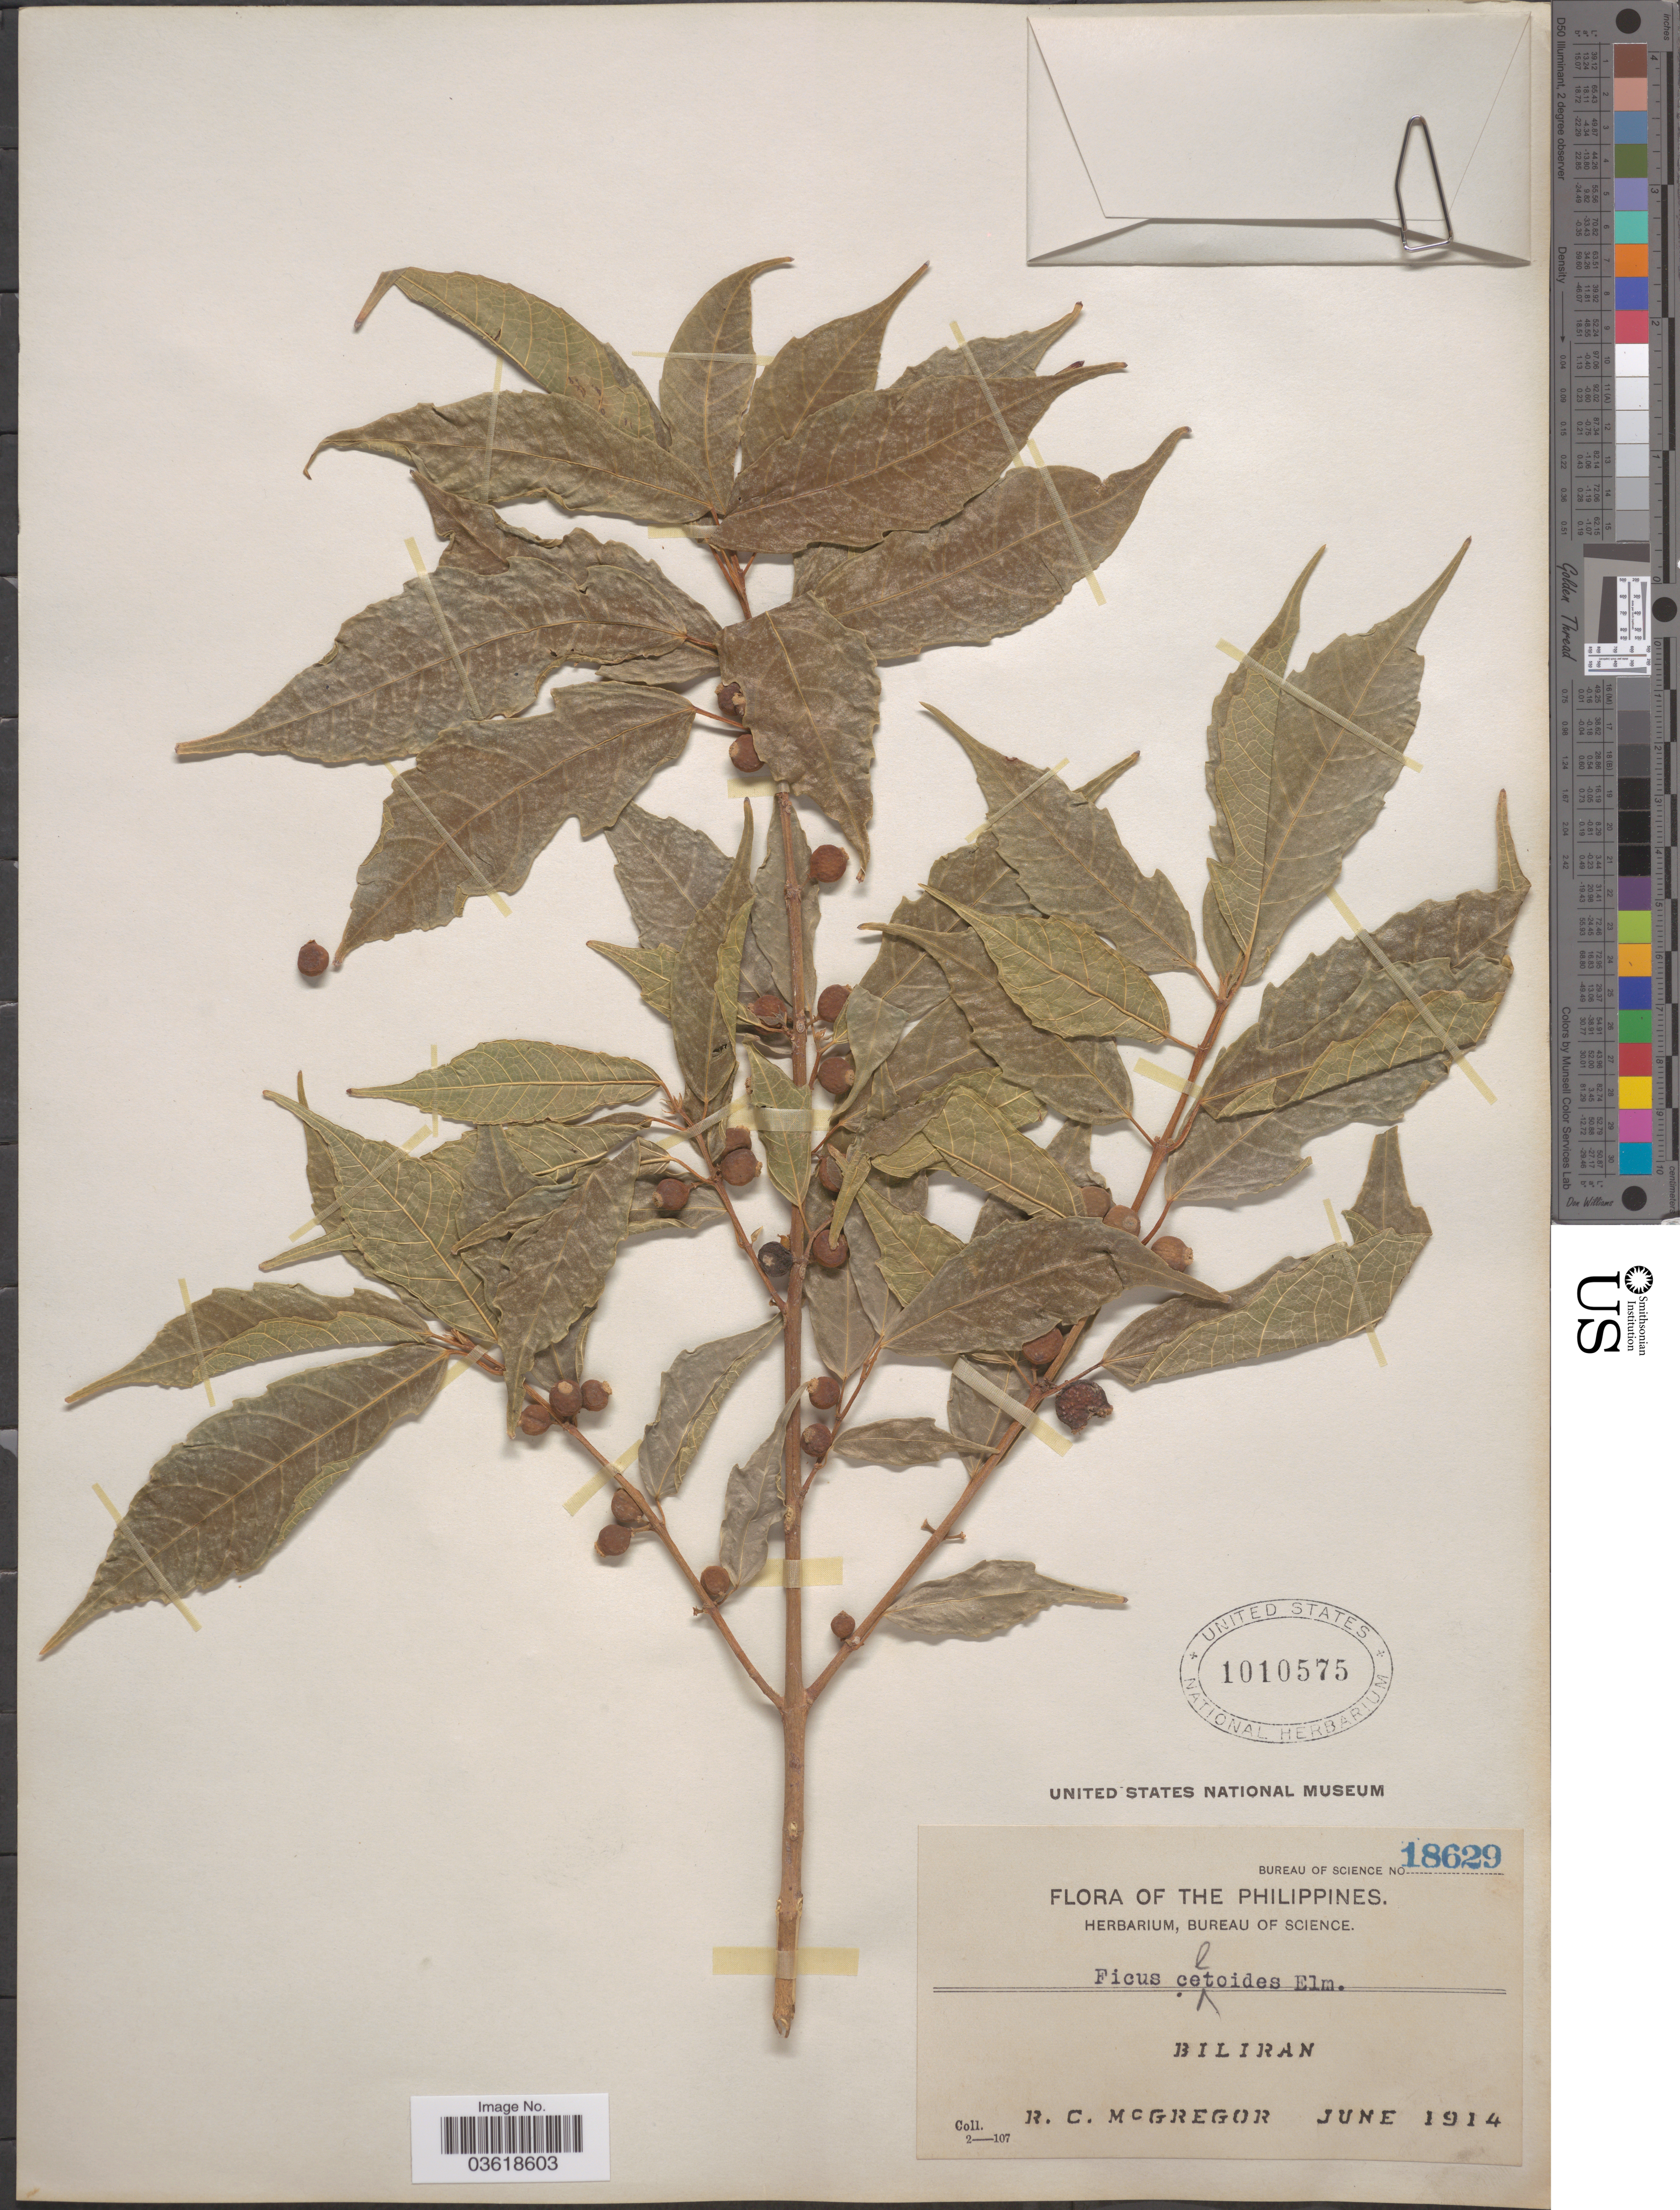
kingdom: Plantae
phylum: Tracheophyta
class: Magnoliopsida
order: Rosales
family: Moraceae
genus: Ficus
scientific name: Ficus celtoides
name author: Elmer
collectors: R. C. McGregor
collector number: Bureau of Science18629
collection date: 1914-06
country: Philippines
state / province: Eastern Visayas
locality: Biliran.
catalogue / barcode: US 1010575